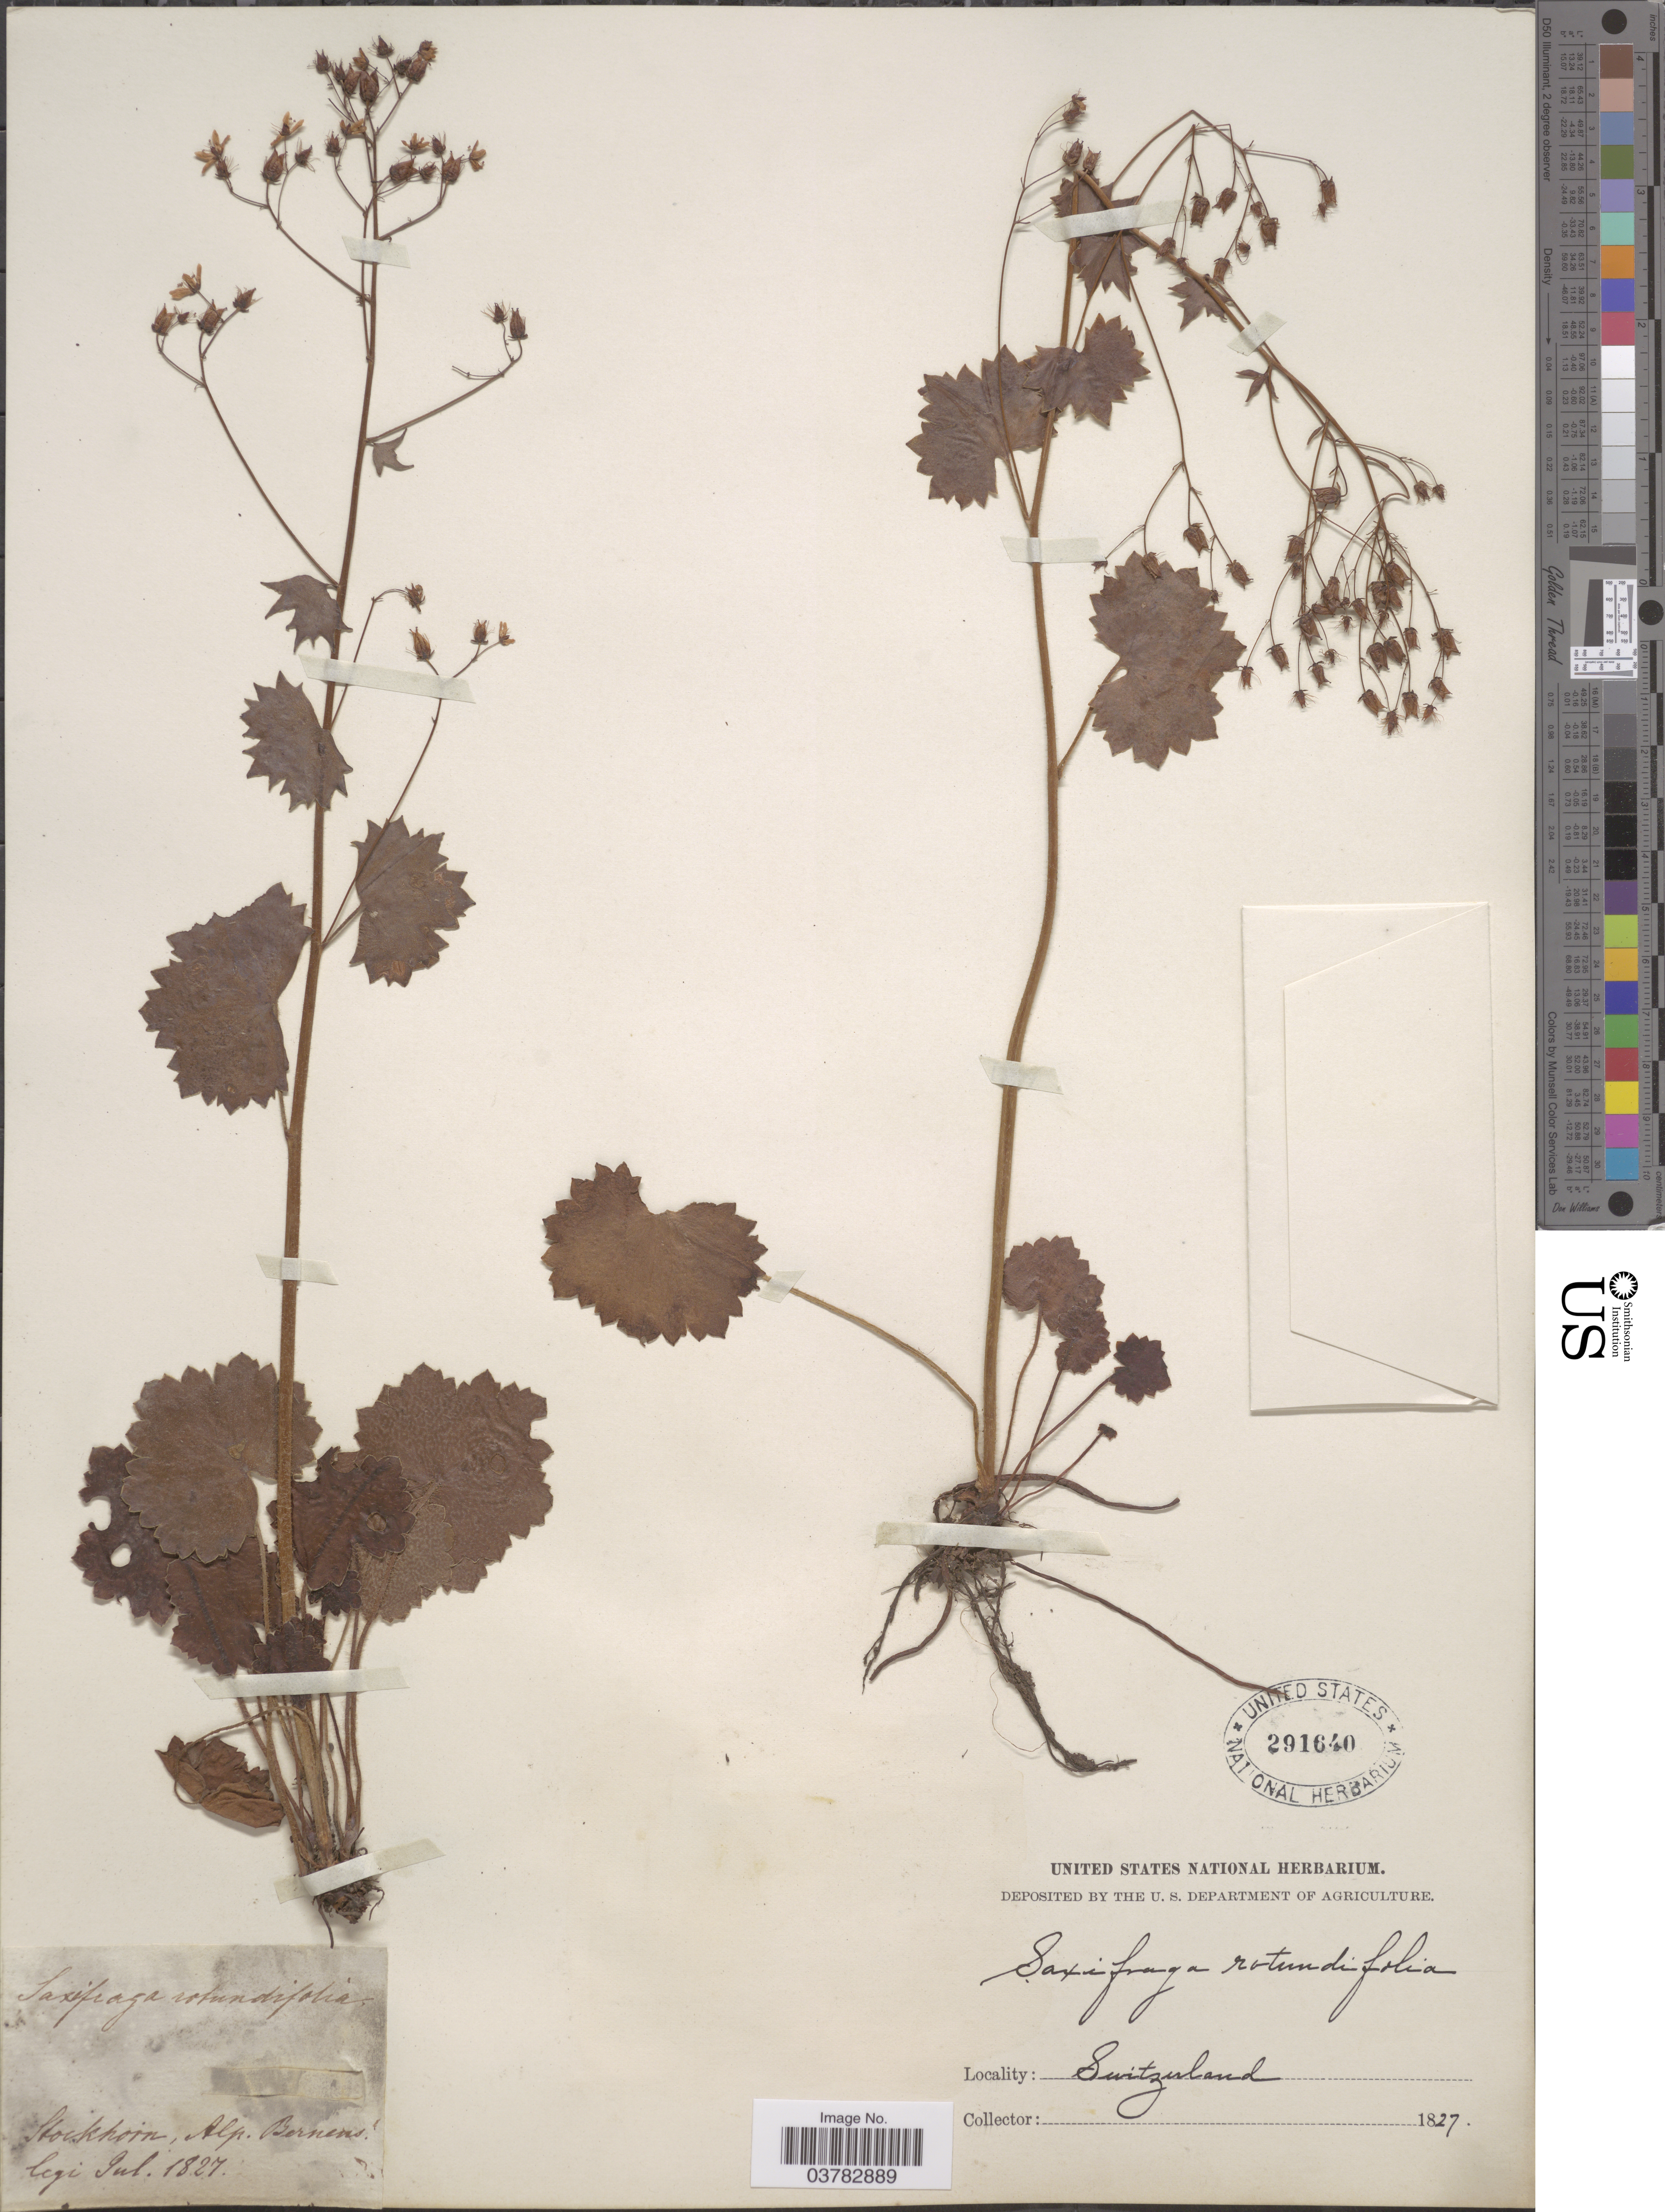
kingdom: Plantae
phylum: Tracheophyta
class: Magnoliopsida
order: Saxifragales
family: Saxifragaceae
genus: Saxifraga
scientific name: Saxifraga rotundifolia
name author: L.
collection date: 1827-08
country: Switzerland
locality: Stockholm, Alp. Bernens.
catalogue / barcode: US 291640